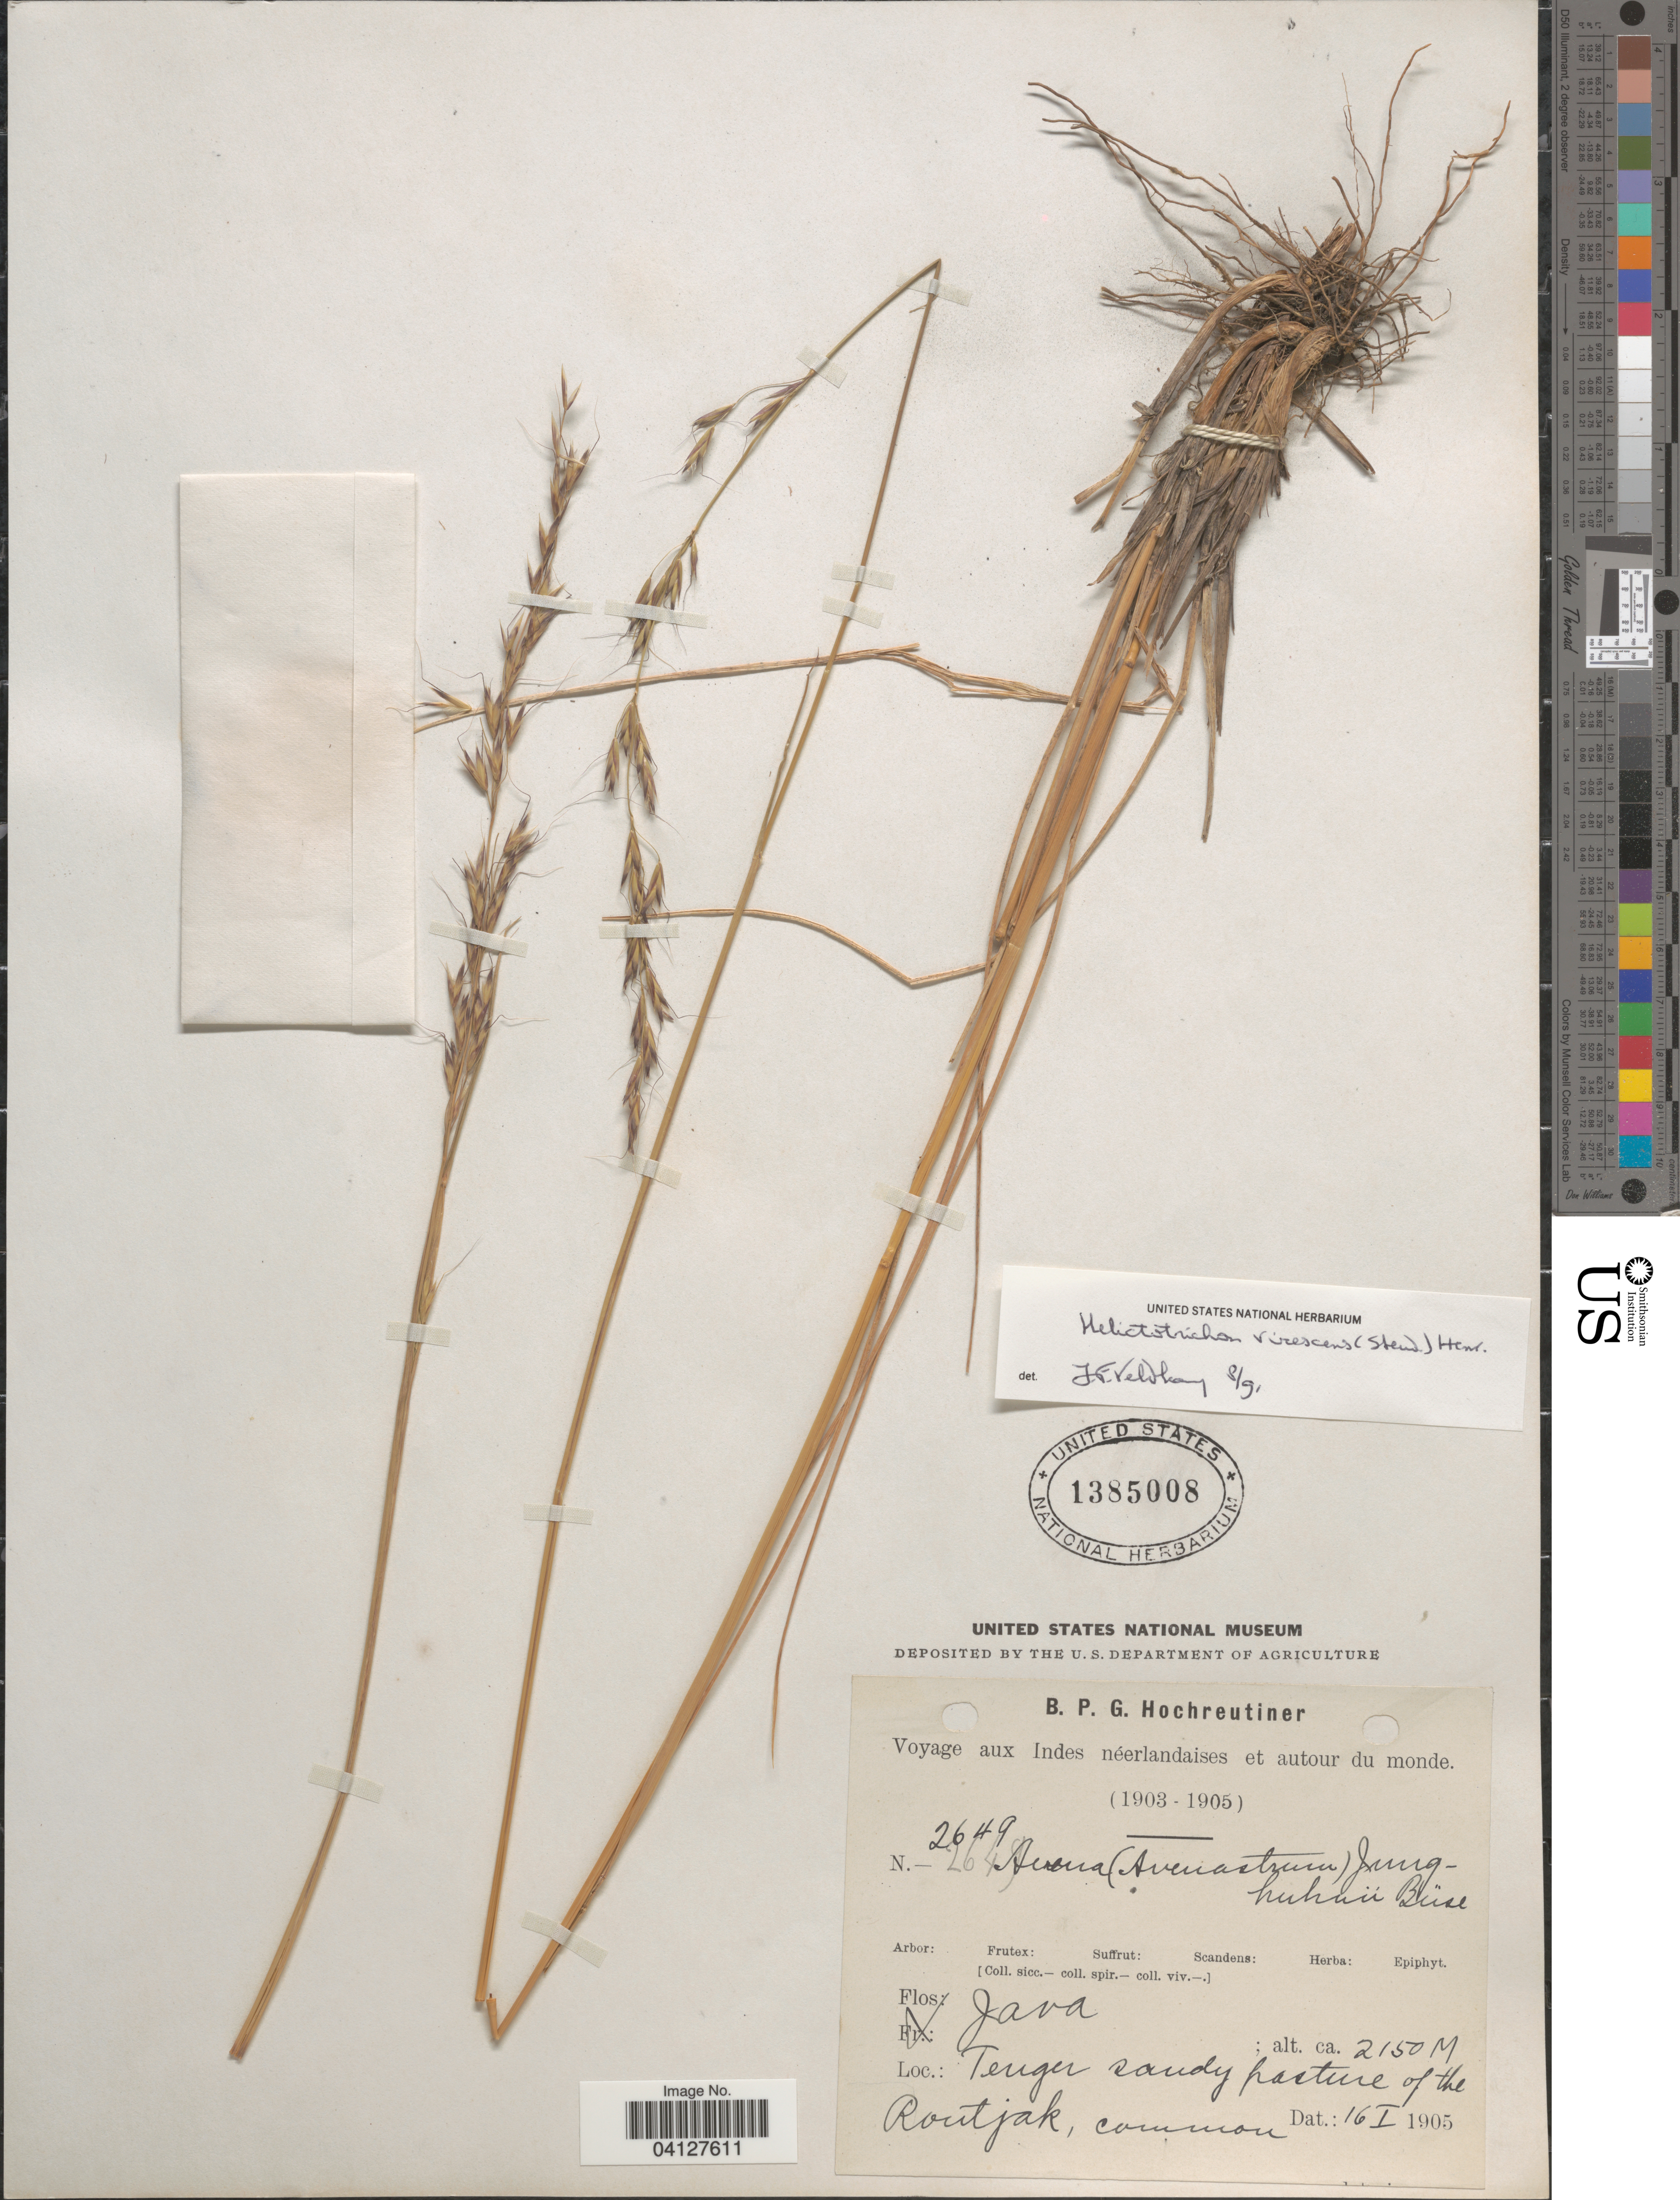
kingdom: Plantae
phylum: Tracheophyta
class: Liliopsida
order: Poales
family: Poaceae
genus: Helictotrichon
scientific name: Helictotrichon virescens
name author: (Nees ex Steud.) Henr.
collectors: B. P. Hochreutiner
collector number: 2649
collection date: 1905-01-16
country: Indonesia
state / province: Java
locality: Voyage aux Indes néerlandaises et autour du monde. Tenger sandy pasture of the Rontjak, common.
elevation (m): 2150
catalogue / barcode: US 1385008